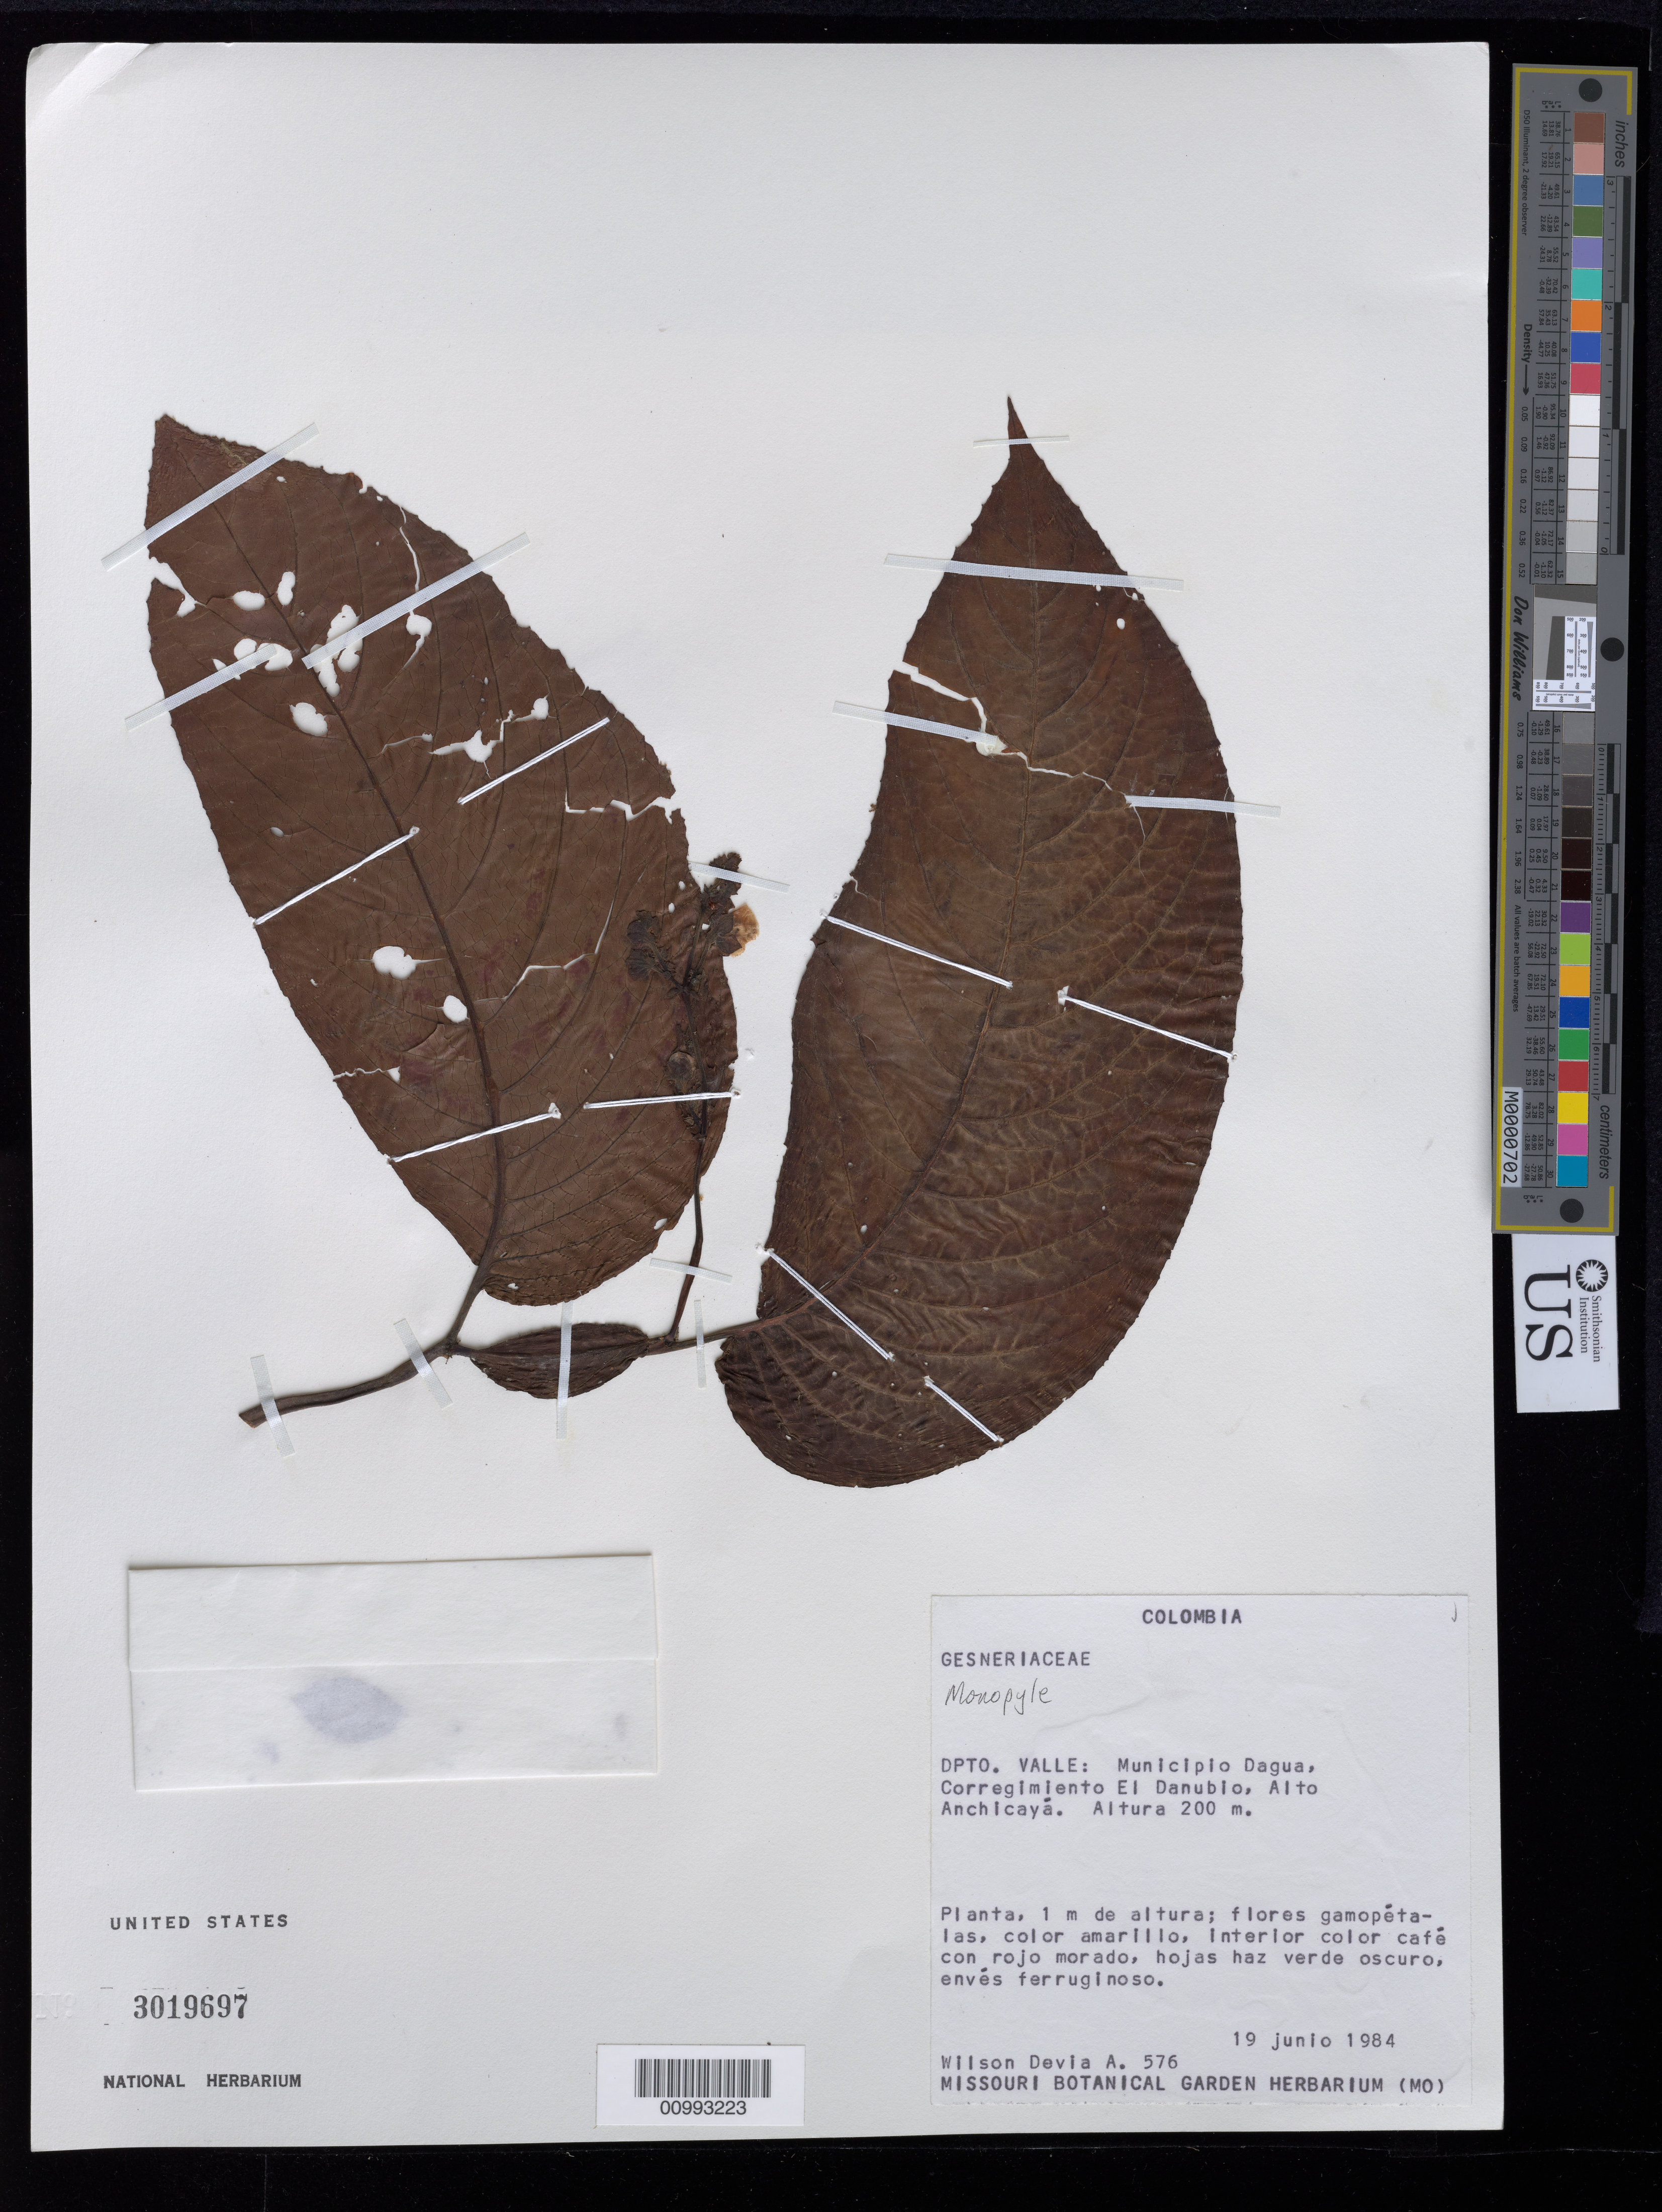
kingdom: Plantae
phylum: Tracheophyta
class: Magnoliopsida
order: Lamiales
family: Gesneriaceae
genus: Monopyle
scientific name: Monopyle sp.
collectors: W. Devia A.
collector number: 576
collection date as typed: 19 Jun 1984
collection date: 1984-06-19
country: Colombia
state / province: Valle del Cauca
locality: Depto. Valle: Municipio Dagua, Corregimiento El Danubio, Alto Anchicayá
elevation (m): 200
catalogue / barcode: US 3019697